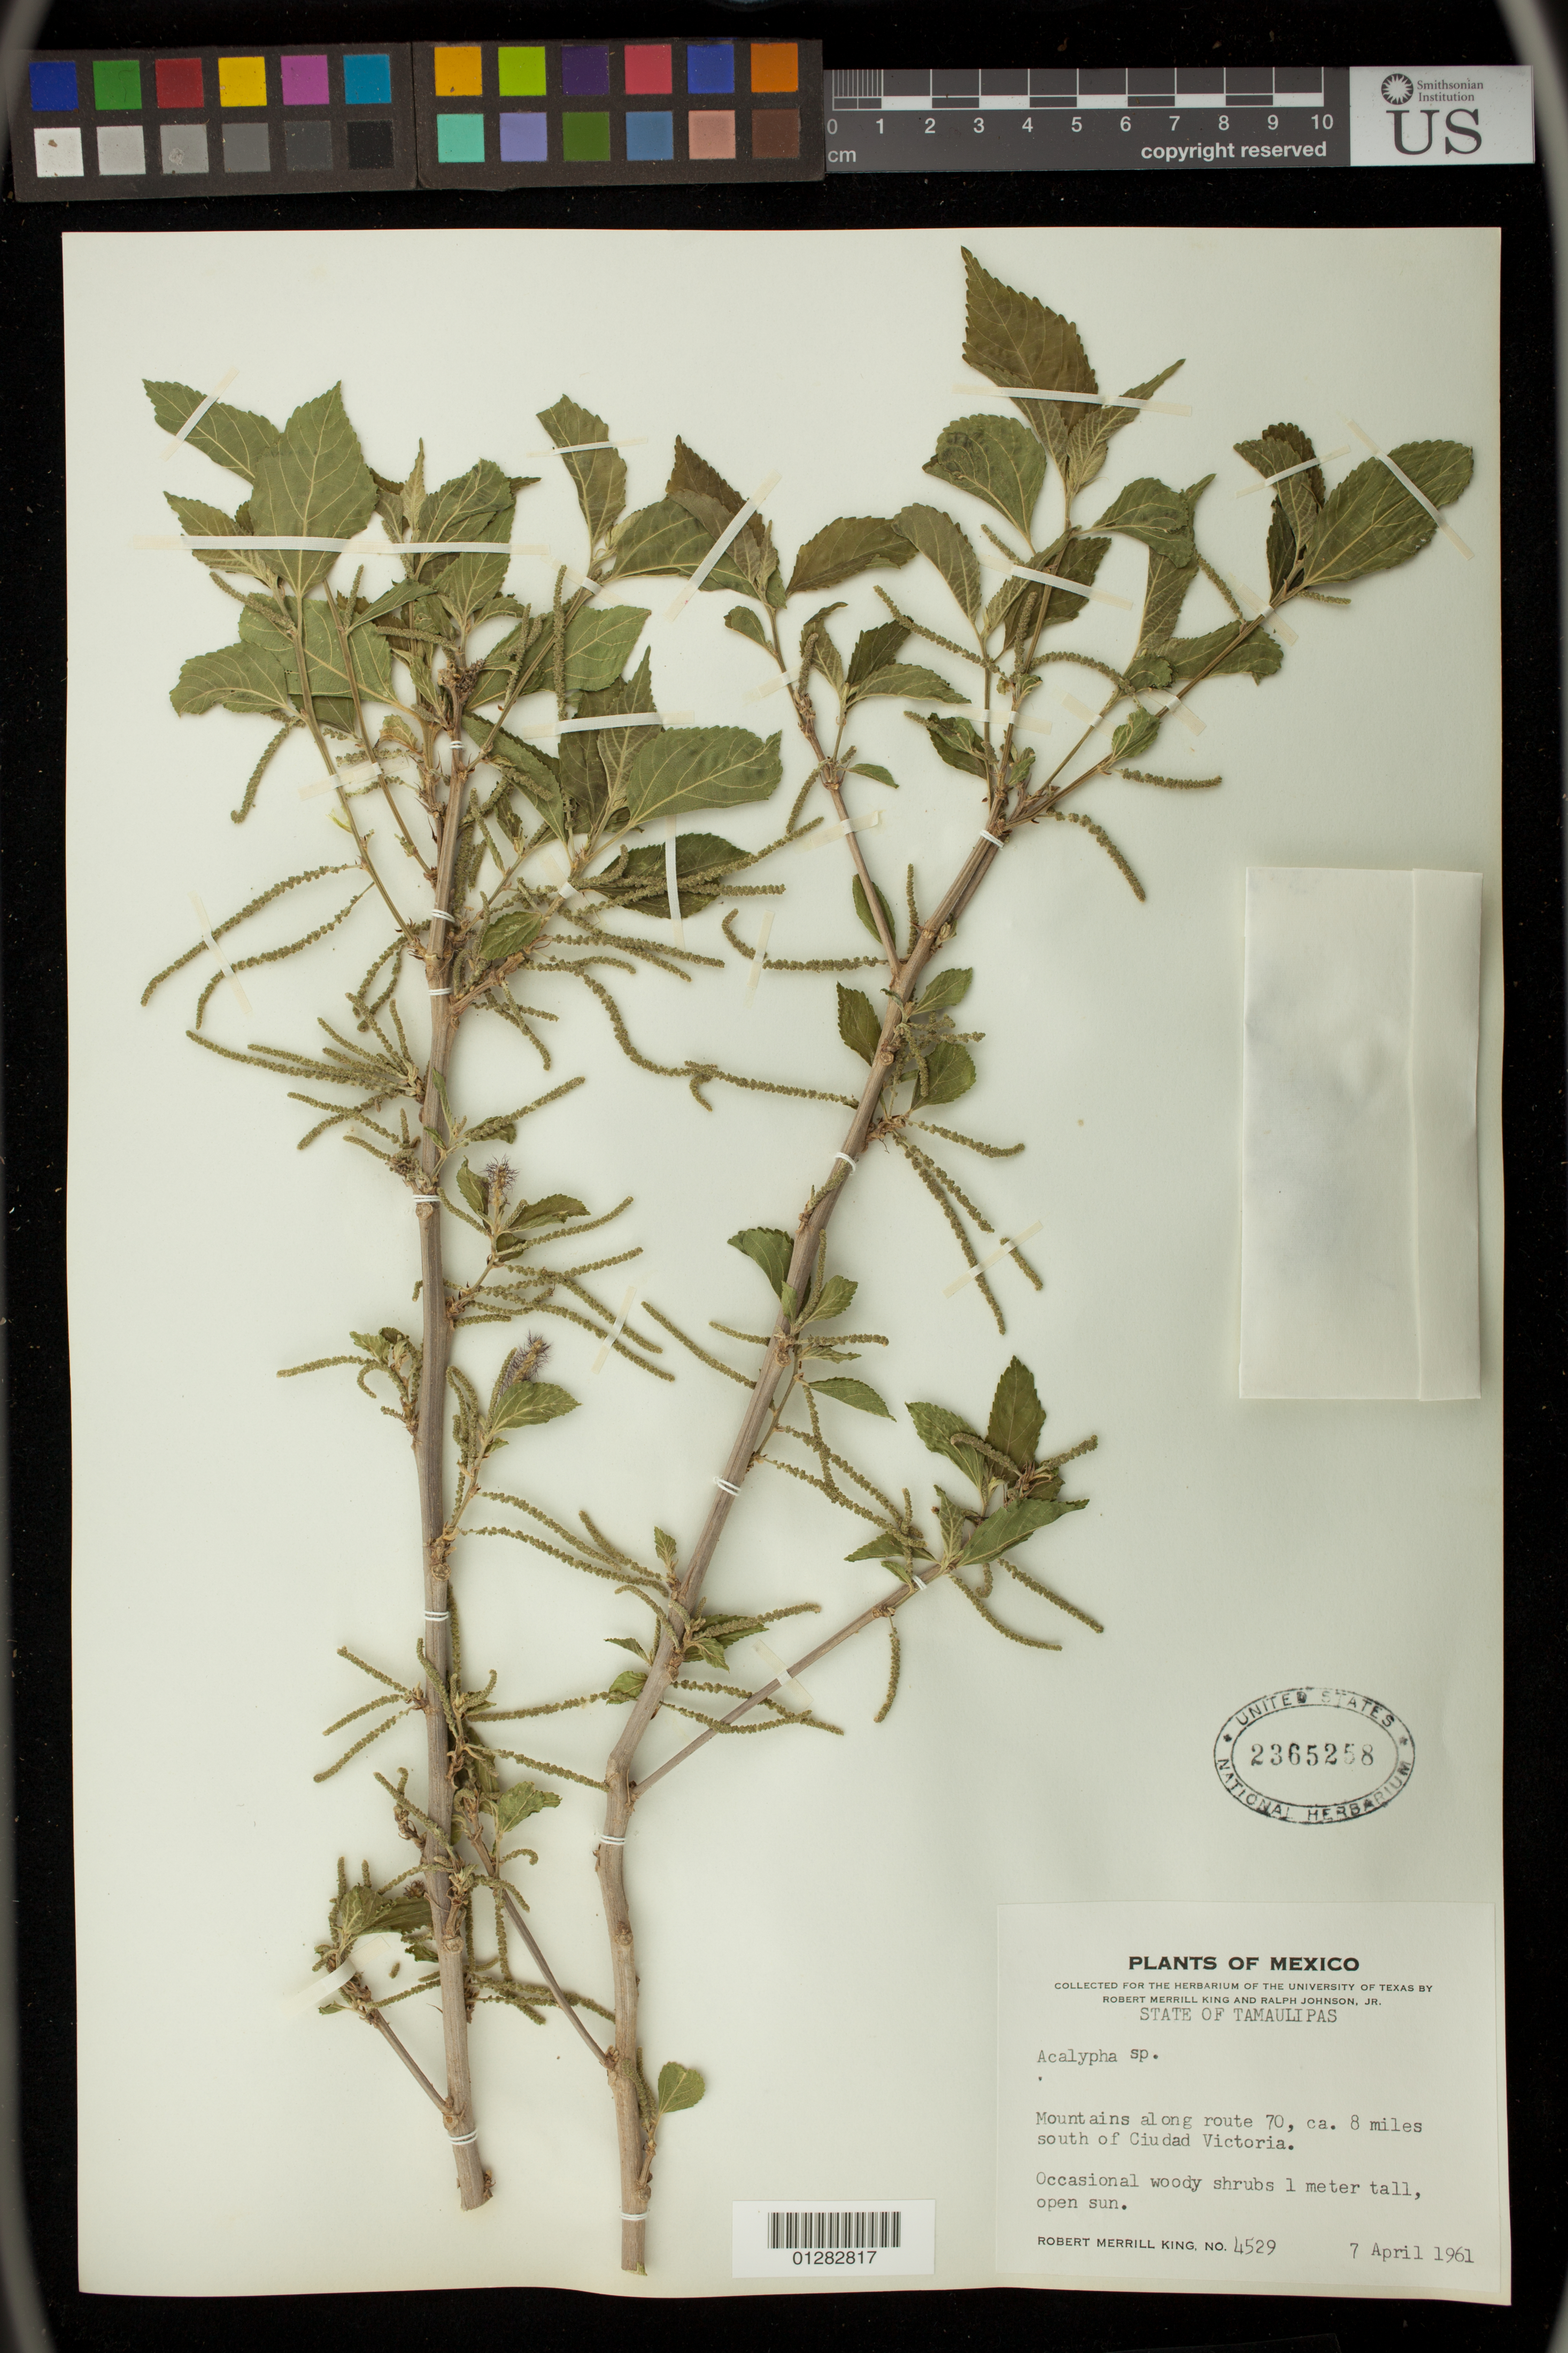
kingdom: Plantae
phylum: Tracheophyta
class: Magnoliopsida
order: Malpighiales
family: Euphorbiaceae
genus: Acalypha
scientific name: Acalypha sp.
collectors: R. M. King & R. Johnson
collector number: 4529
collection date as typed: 07 Apr 1961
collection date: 1961-04-07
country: Mexico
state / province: Tamaulipas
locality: Mountains along route 70, ca. 8 miles south of Ciudad Victoria.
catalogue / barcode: US 2365258